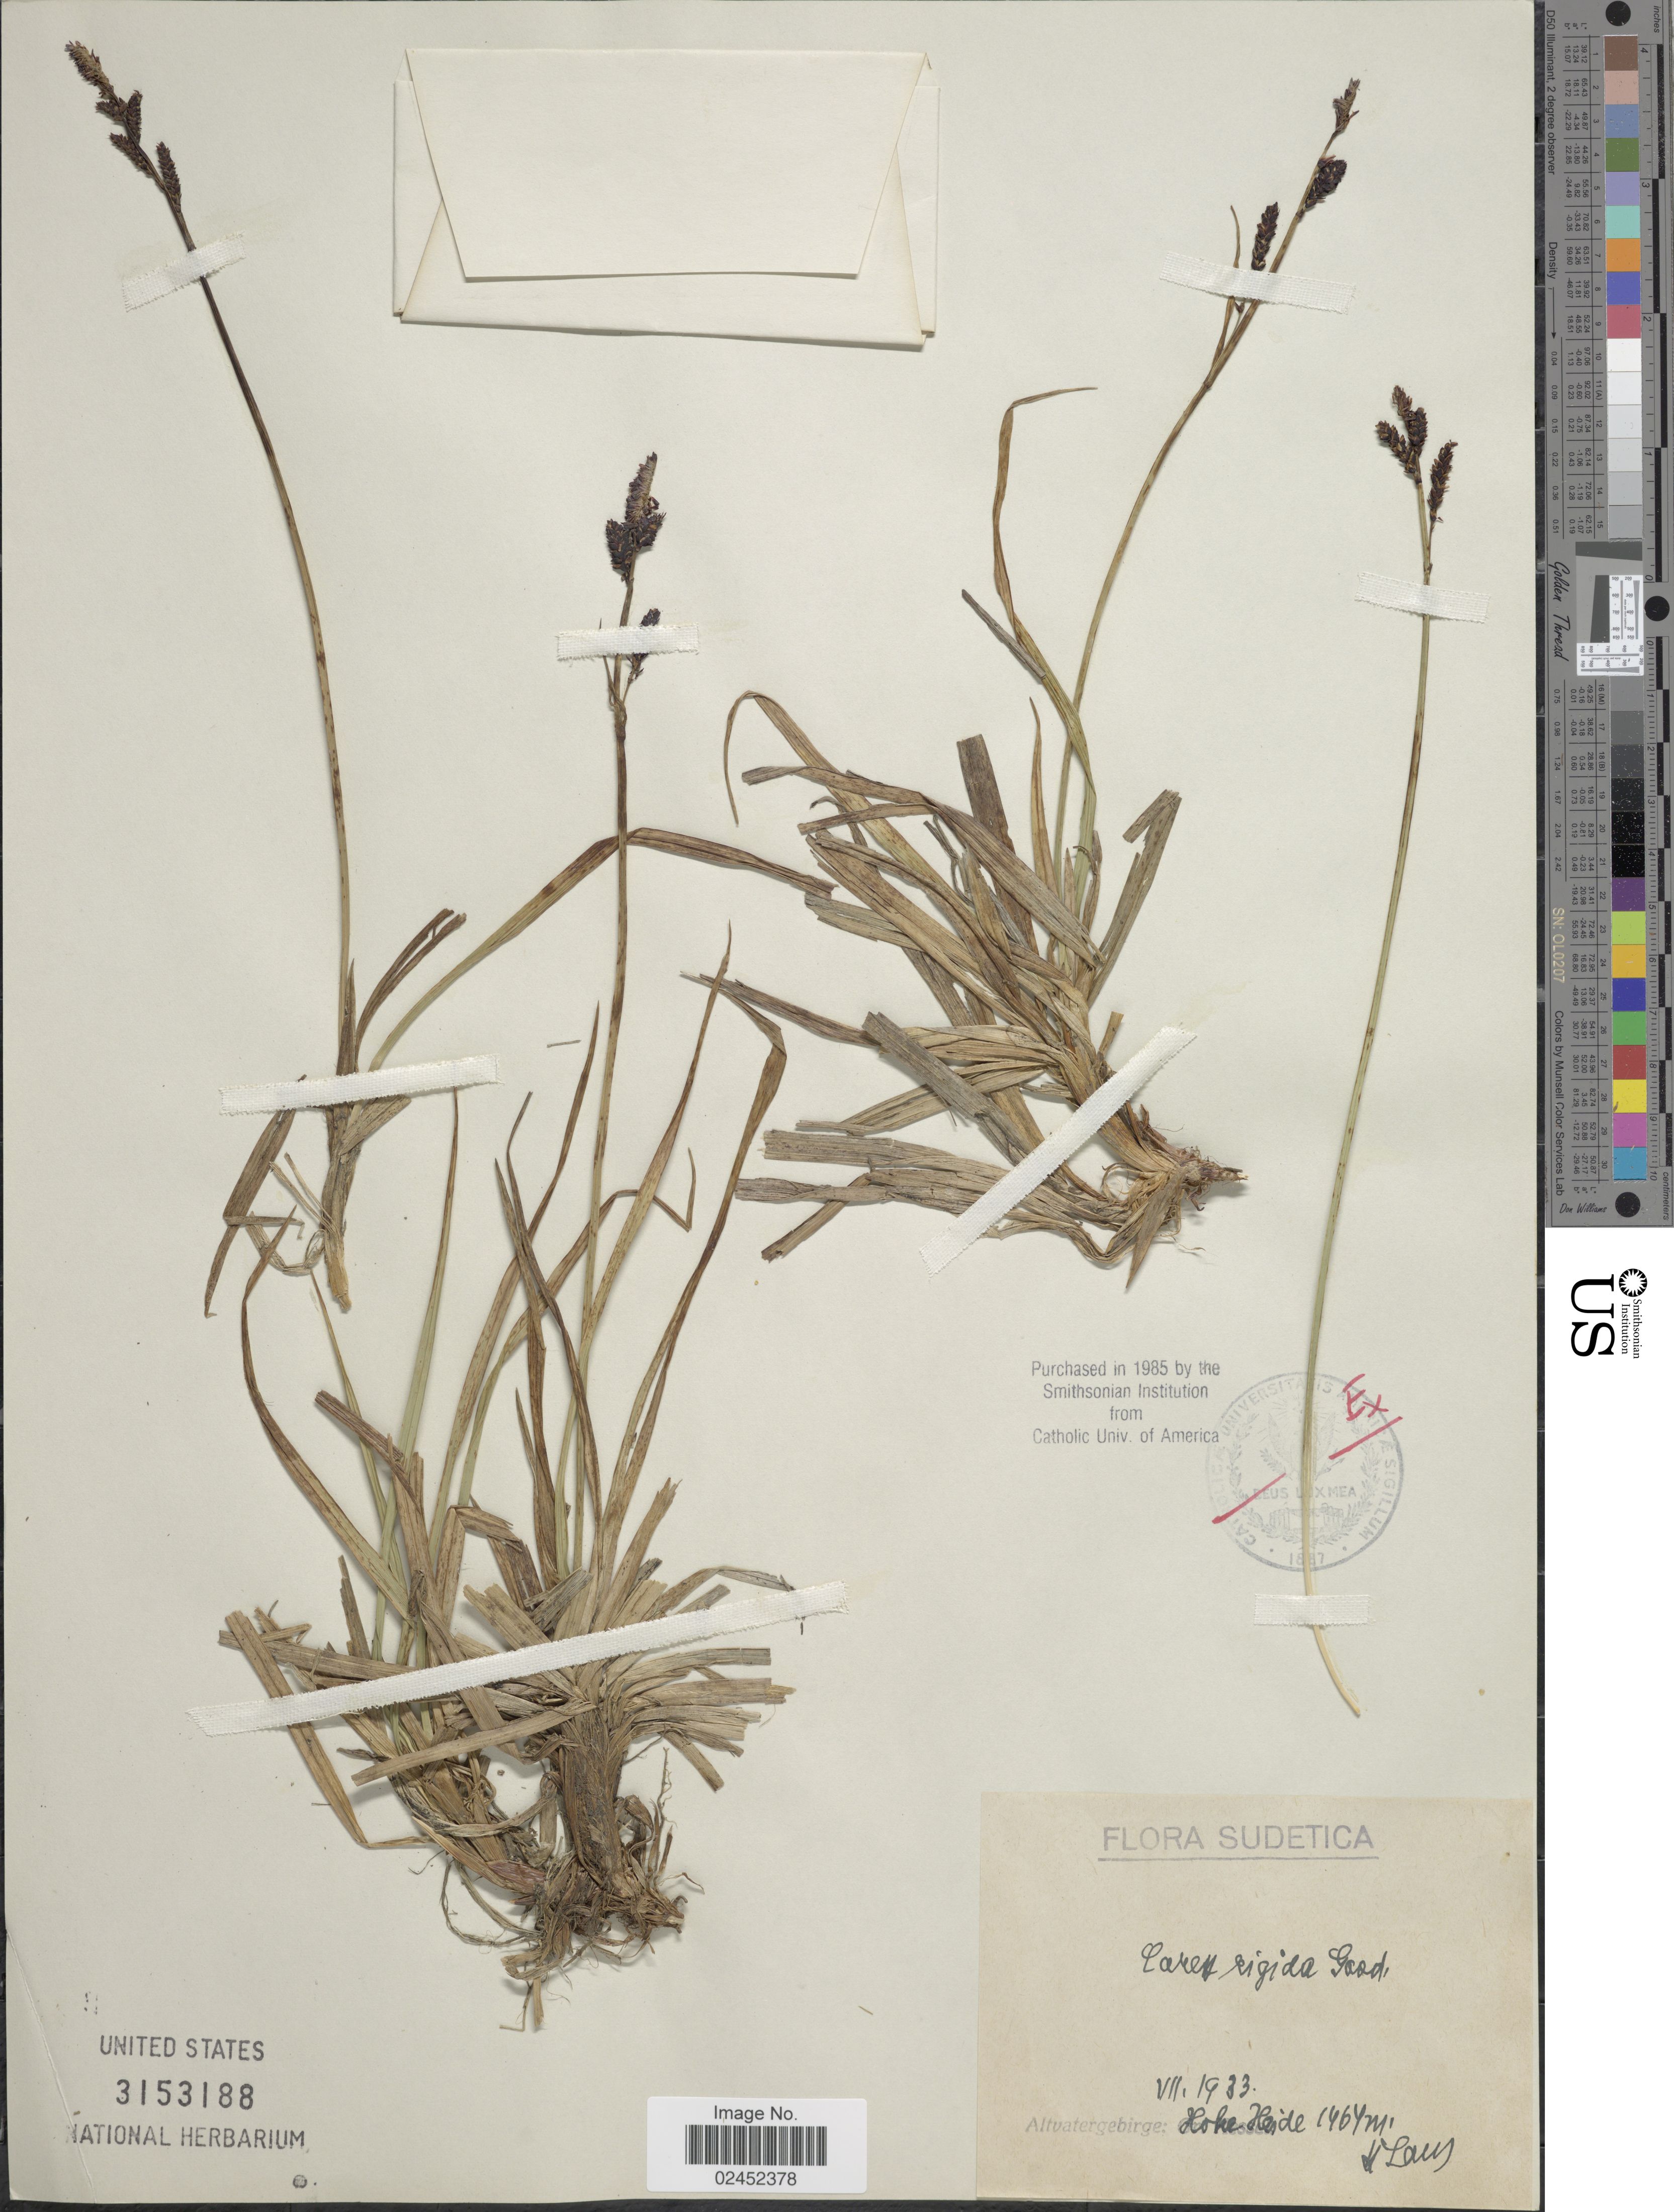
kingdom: Plantae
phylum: Tracheophyta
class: Liliopsida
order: Poales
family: Cyperaceae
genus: Carex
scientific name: Carex dacica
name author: Heuff.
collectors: H. Laus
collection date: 1933-07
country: Czechia/Poland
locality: Altvatergebirge; Hohe Heide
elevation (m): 1464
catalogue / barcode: US 3153188